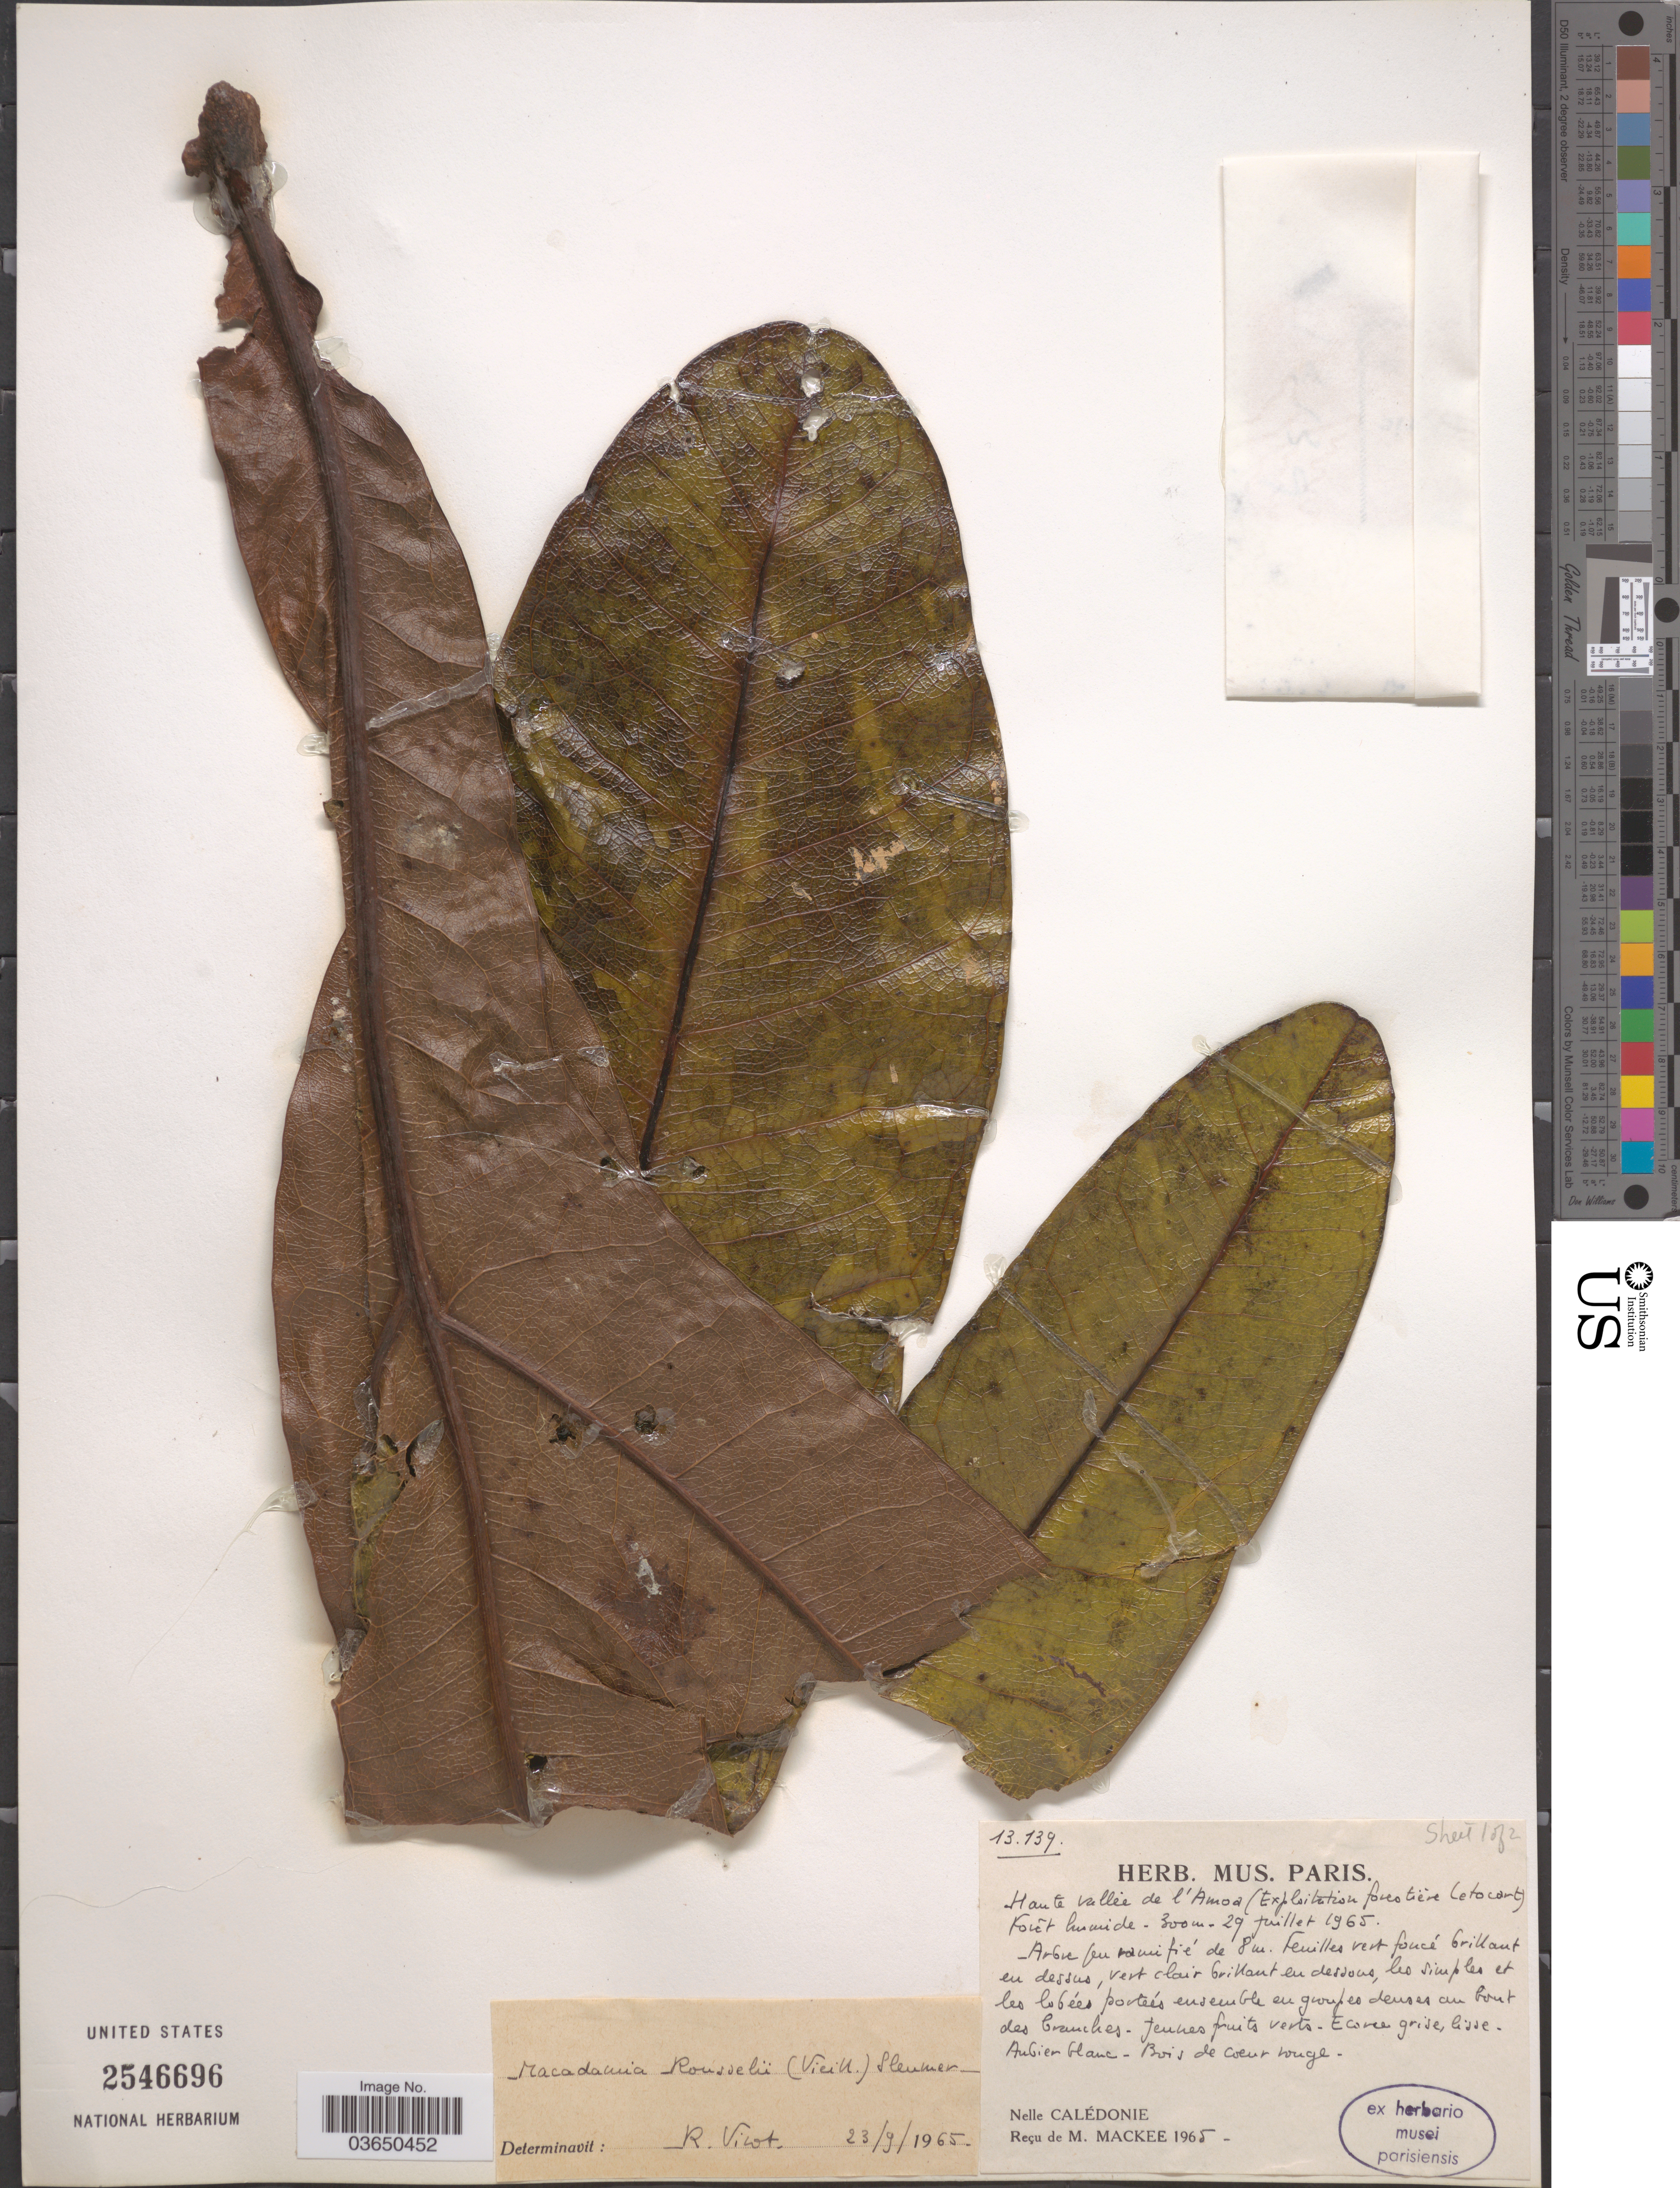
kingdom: Plantae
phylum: Tracheophyta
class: Magnoliopsida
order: Proteales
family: Proteaceae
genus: Macadamia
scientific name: Macadamia rousselii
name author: (Vieill.) Sleumer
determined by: Strong, Mark T., (BOT), Smithsonian Institution - National Museum of Natural History (UNITED STATES)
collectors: M. Mackee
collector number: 13139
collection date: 1965-07-29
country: New Caledonia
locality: Haute vallée de l'Amoa (Exploitation forestière letocart). Nelle Calédonie.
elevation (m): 300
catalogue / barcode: US 2546696